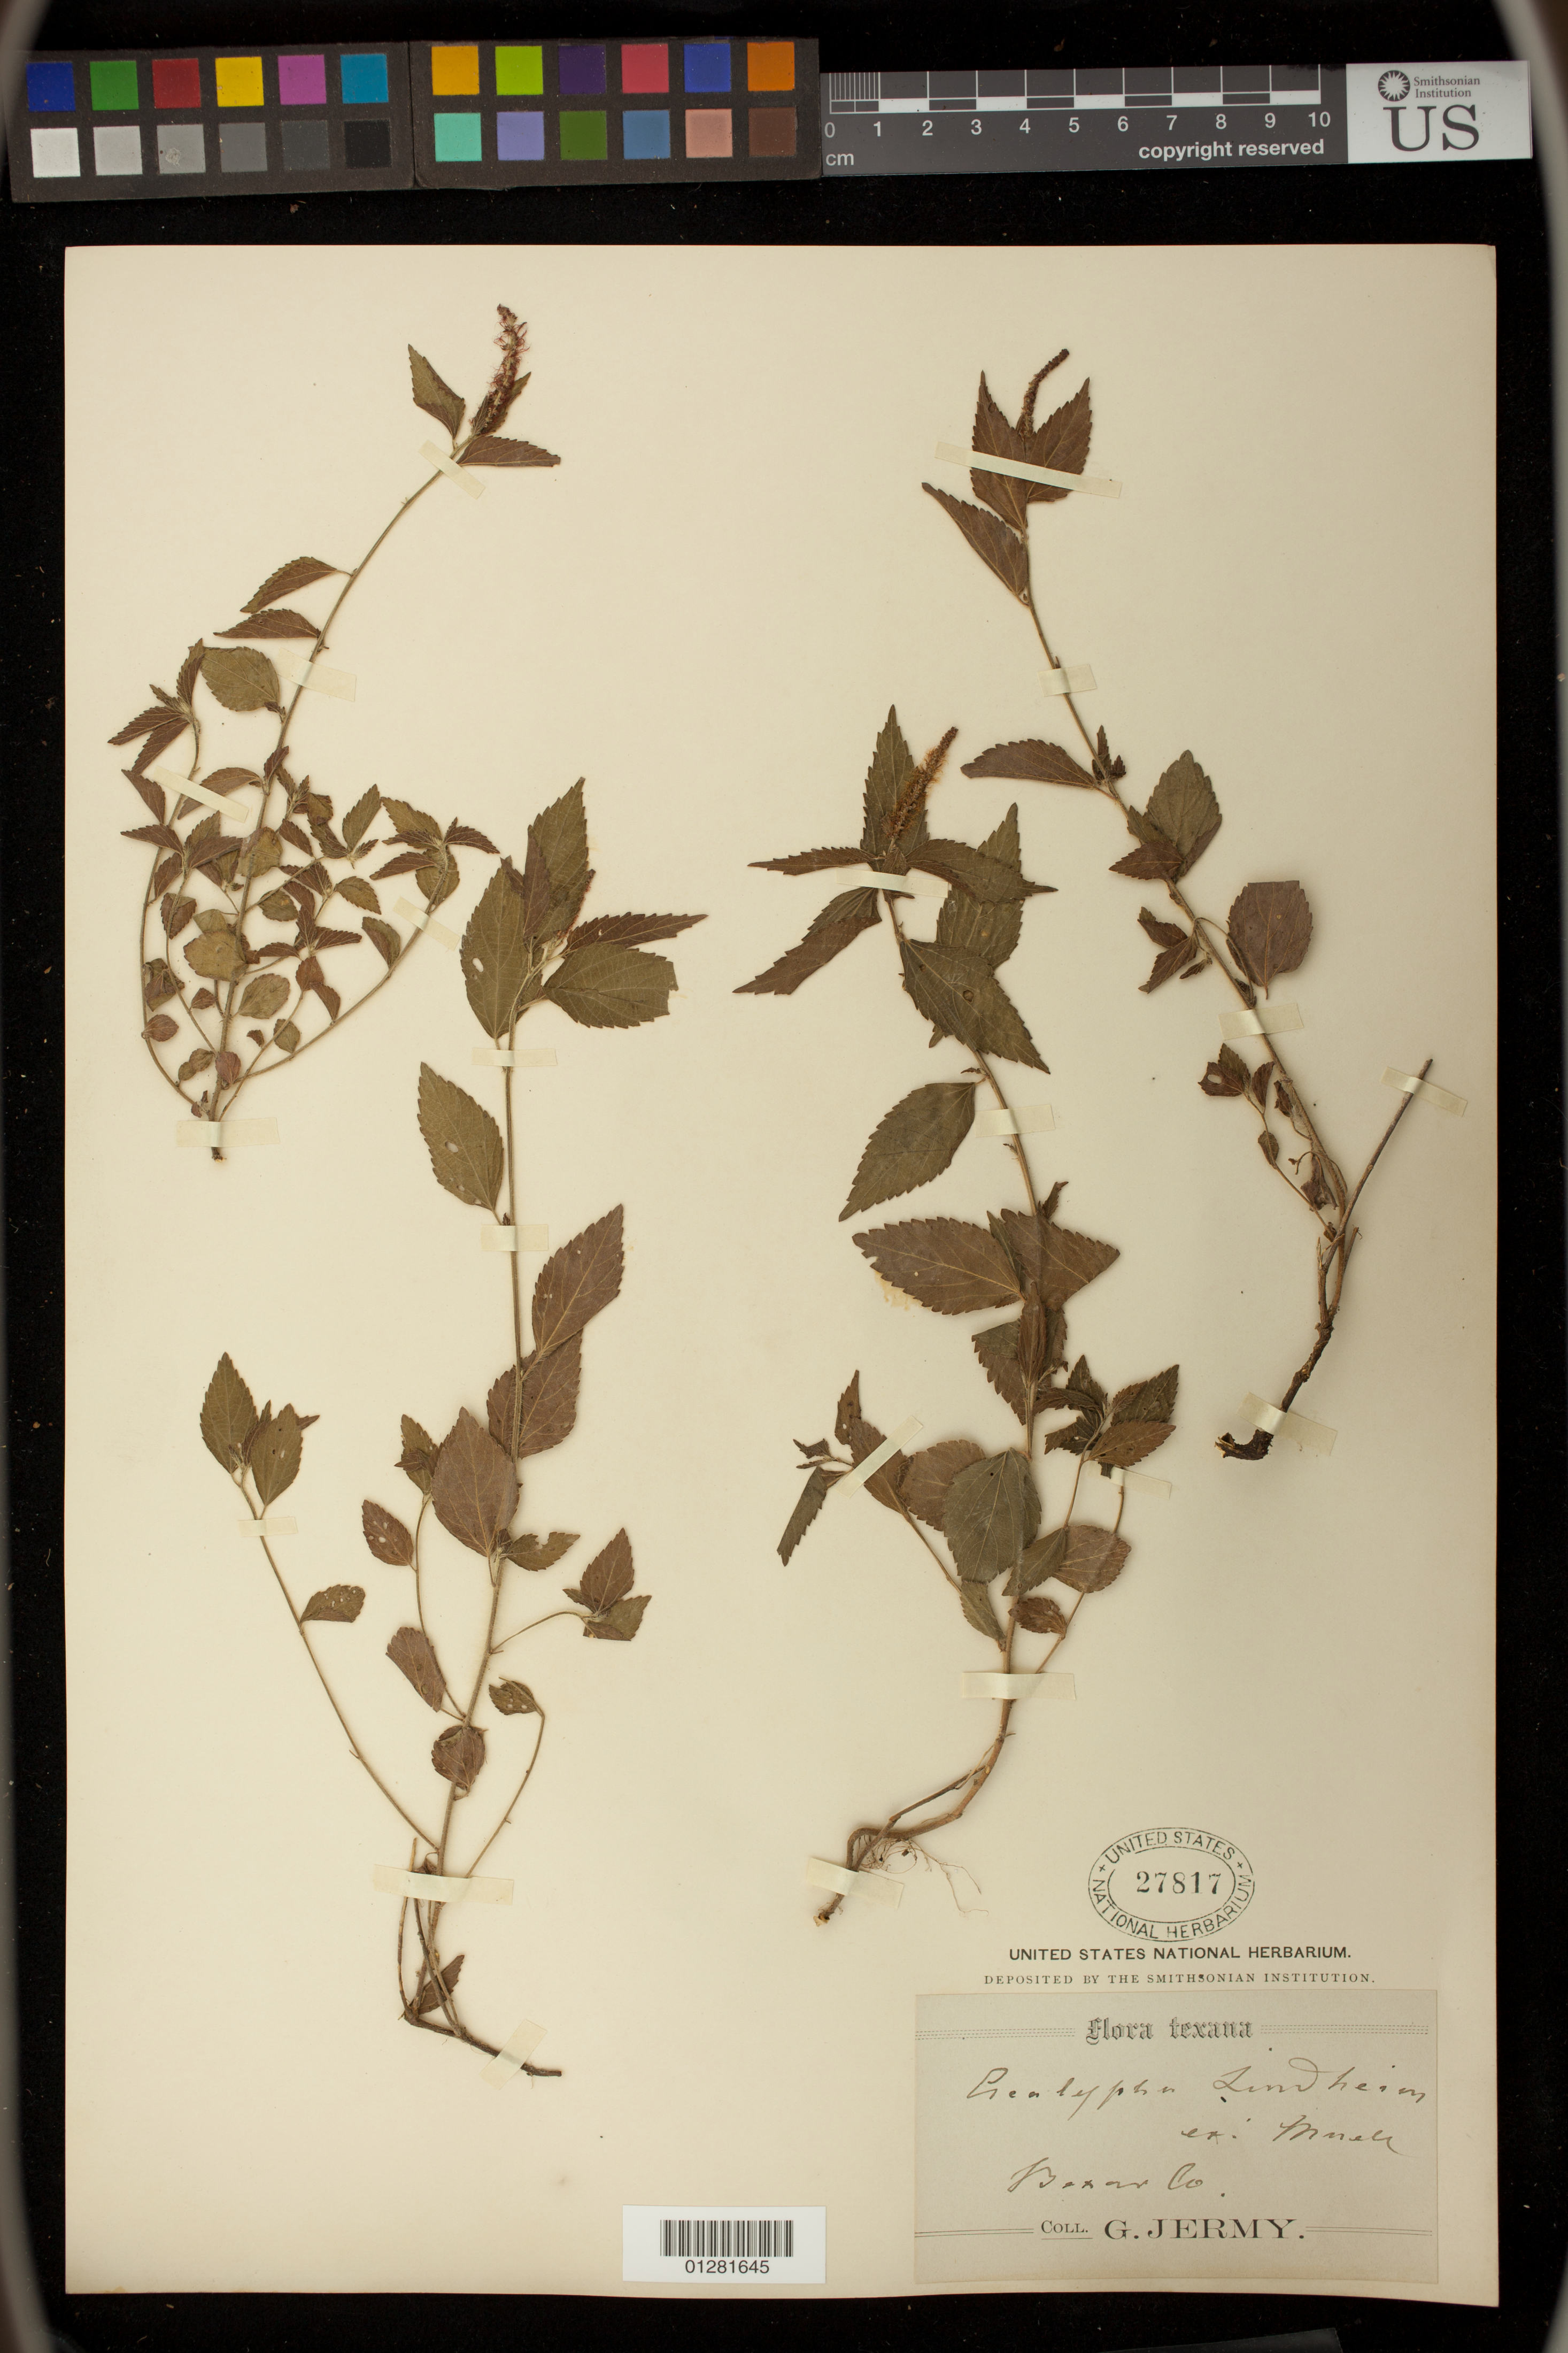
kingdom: Plantae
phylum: Tracheophyta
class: Magnoliopsida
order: Malpighiales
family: Euphorbiaceae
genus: Acalypha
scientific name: Acalypha lindheimeri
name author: Müll. Arg.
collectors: G. Jermy (herb.)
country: United States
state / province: Texas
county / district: Bexar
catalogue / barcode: US 27817